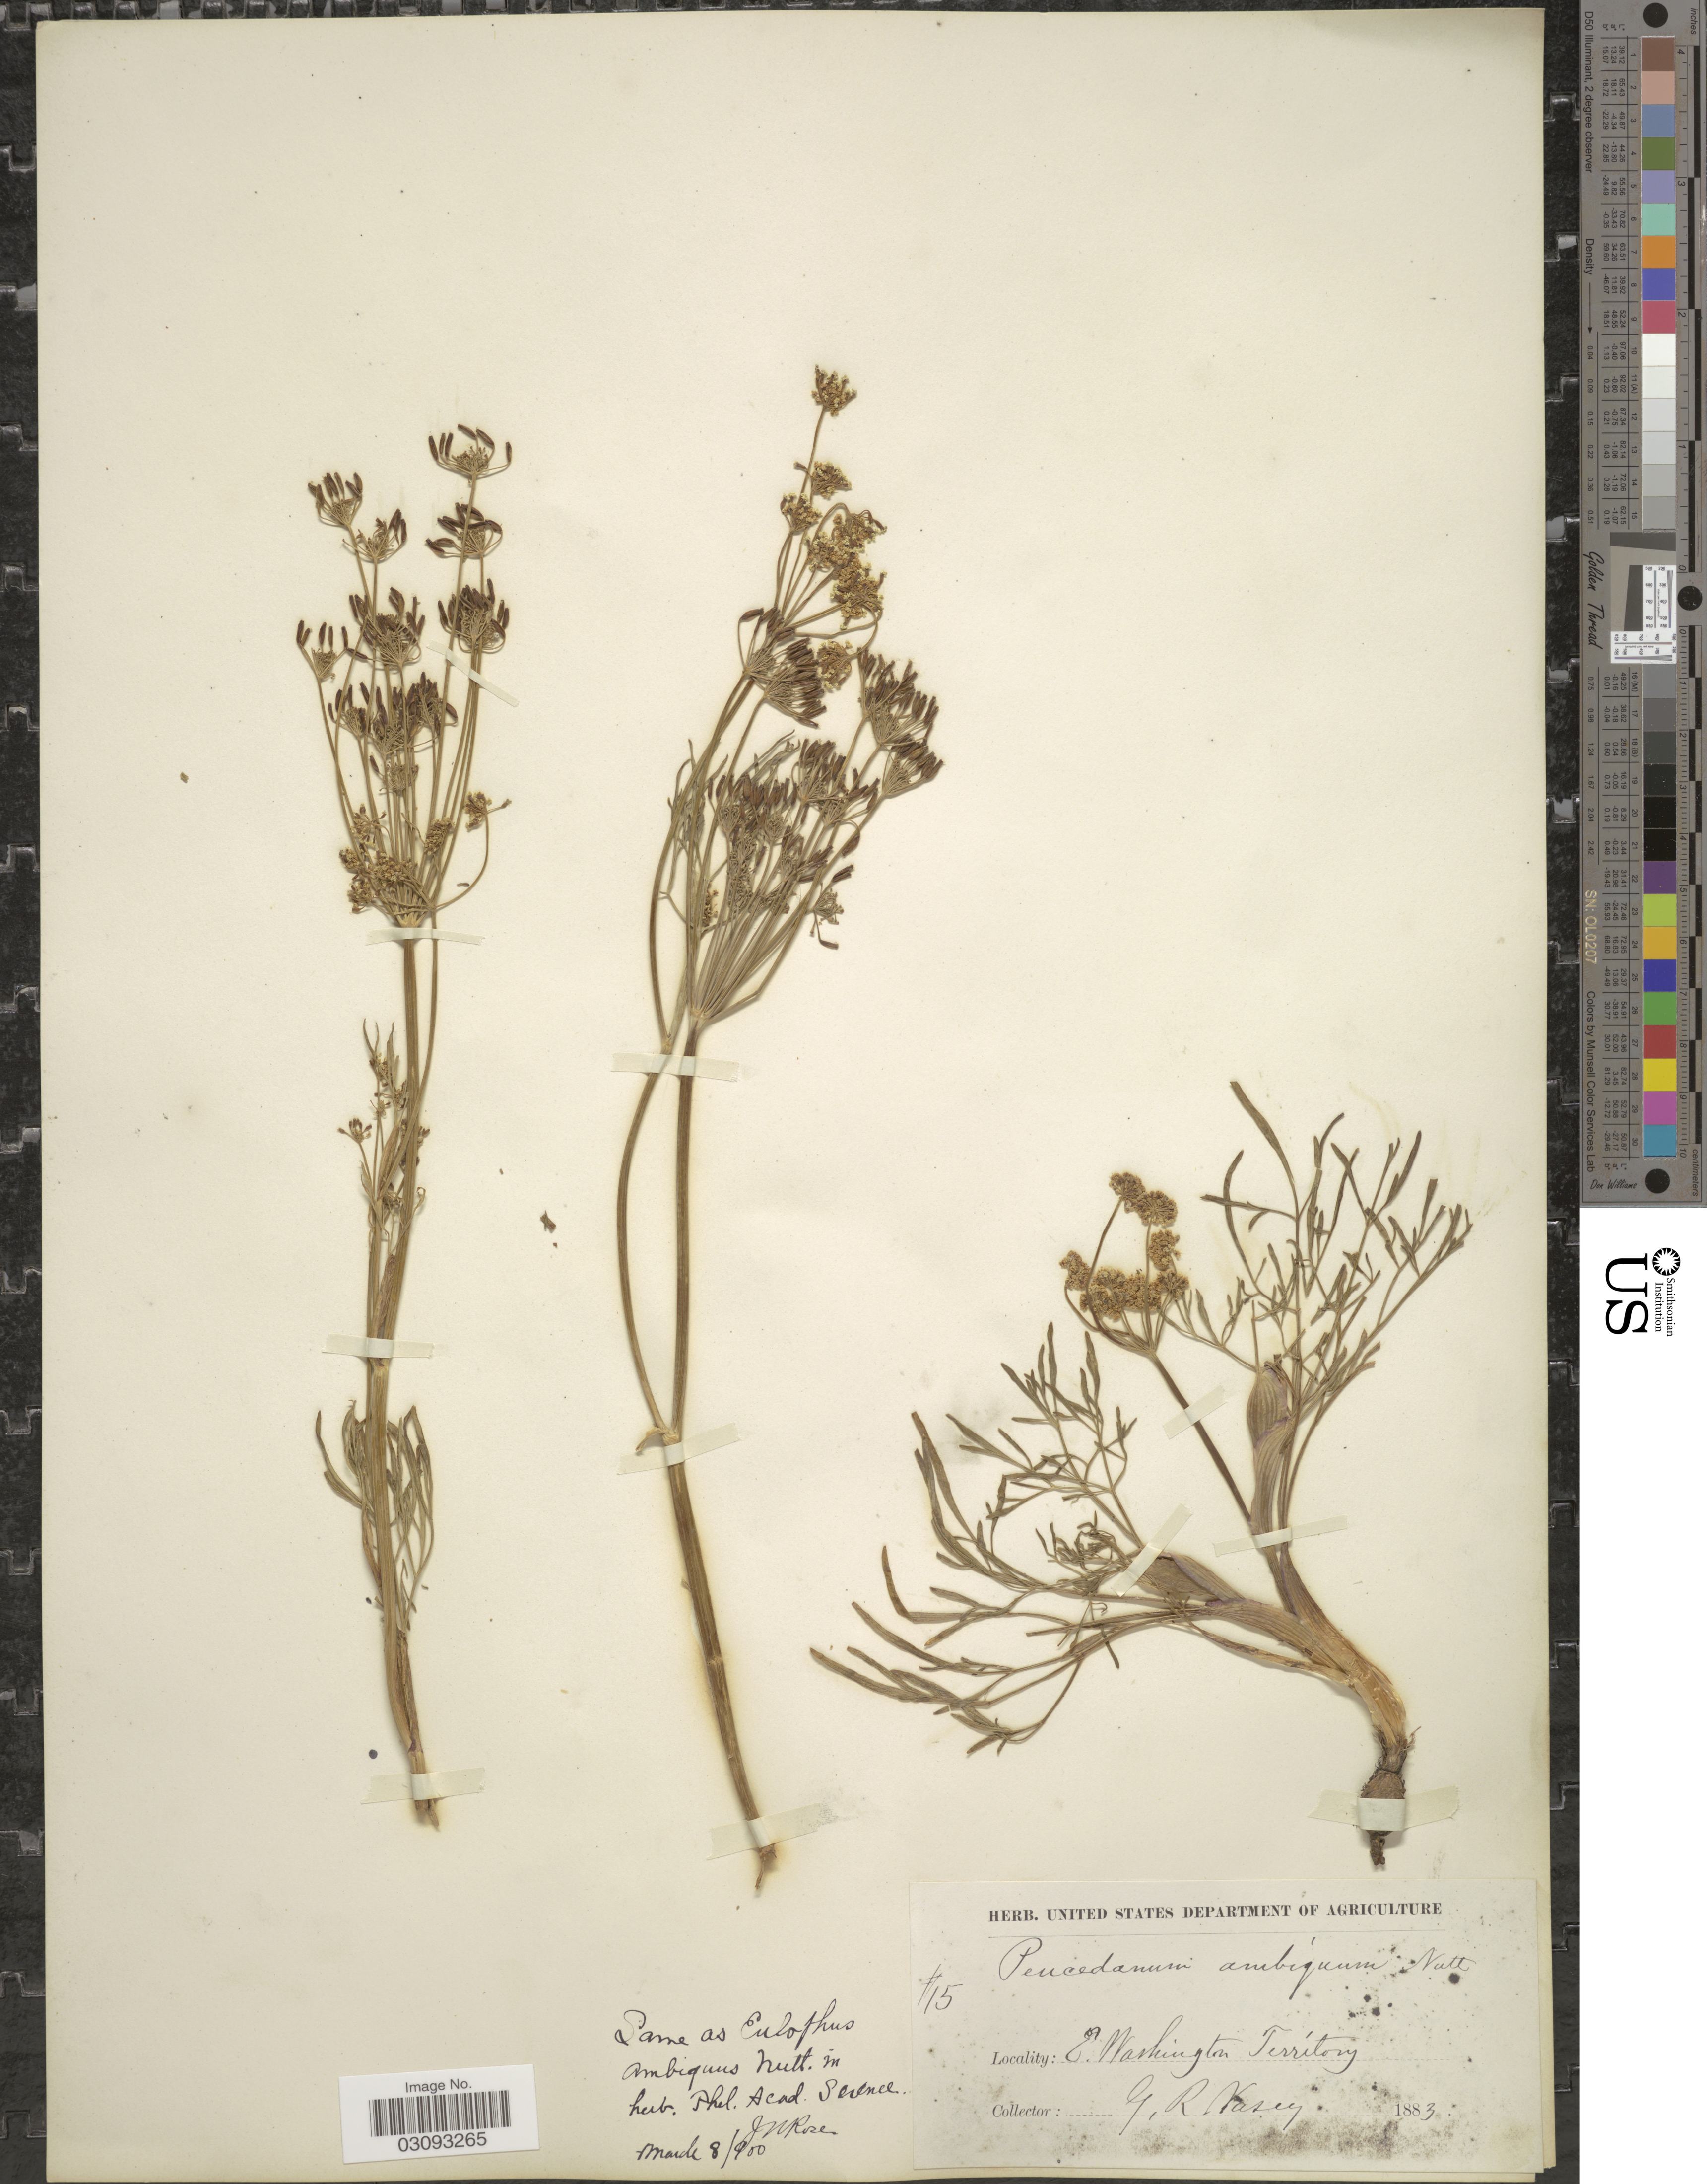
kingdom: Plantae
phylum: Tracheophyta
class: Magnoliopsida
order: Apiales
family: Apiaceae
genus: Lomatium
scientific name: Lomatium ambiguum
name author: (Nutt.) Coult. & Rose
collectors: G. R. Vasey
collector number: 15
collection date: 1883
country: United States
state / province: Washington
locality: E. Washington Territory.